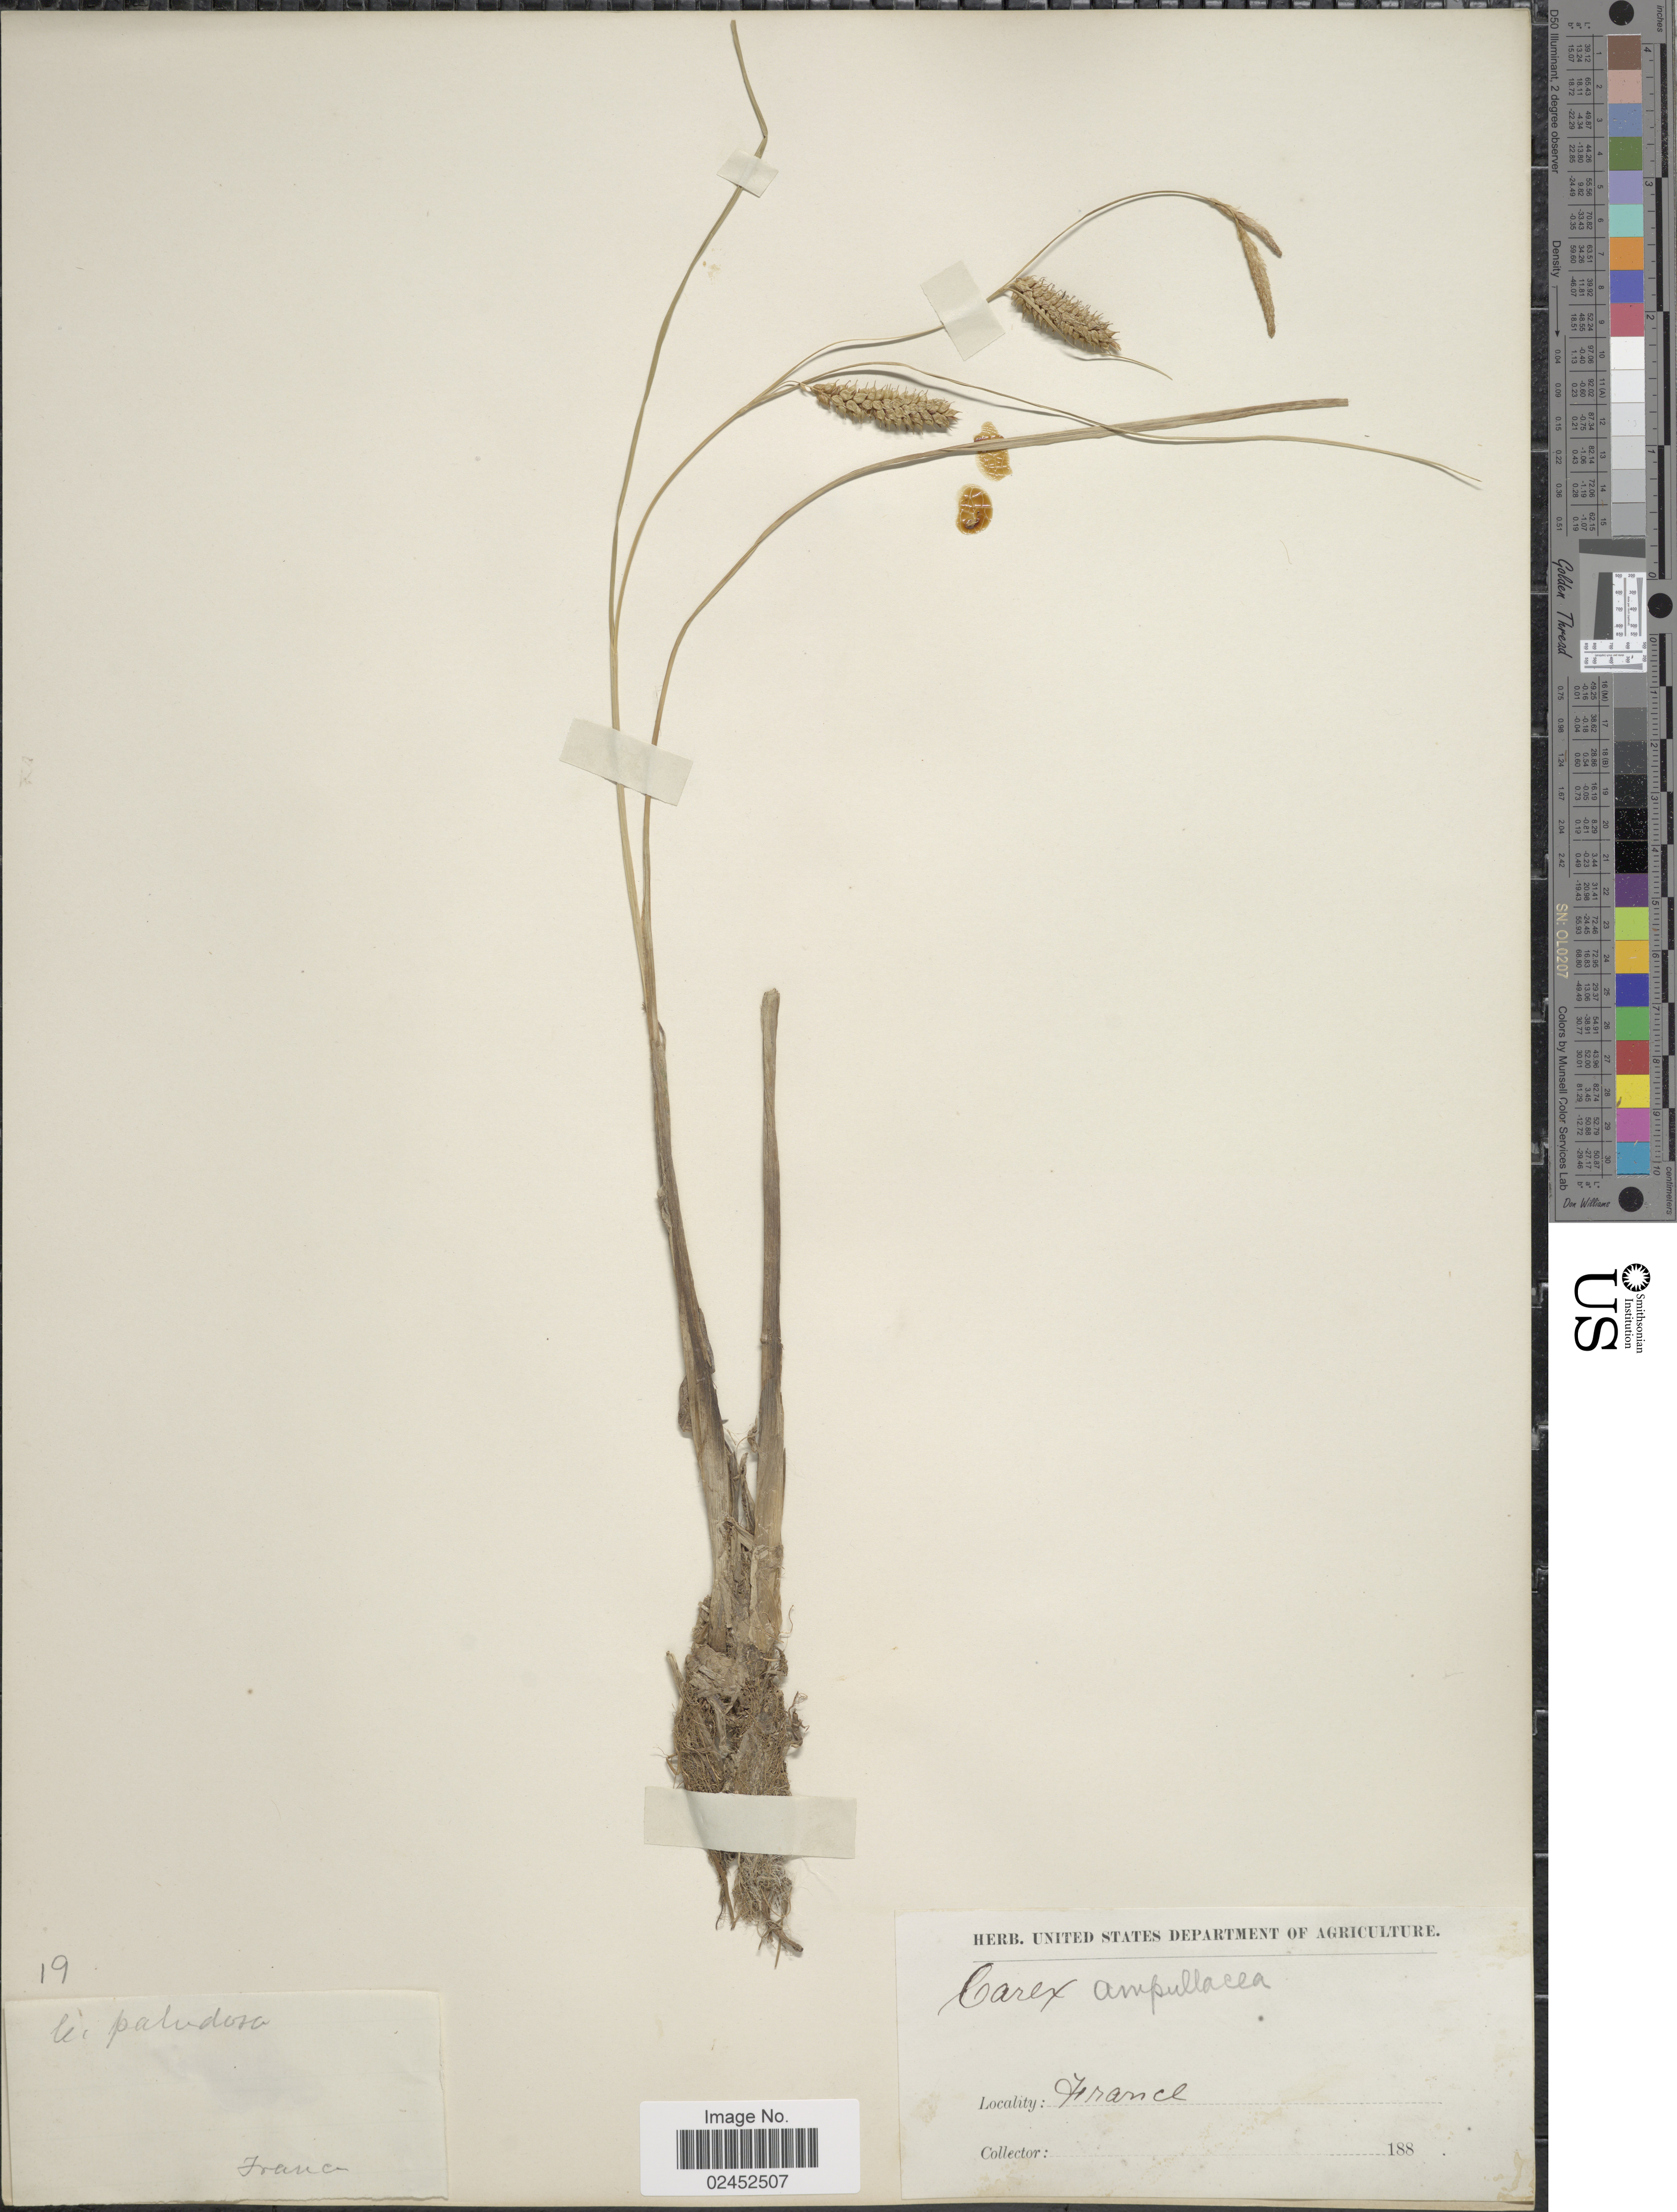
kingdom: Plantae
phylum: Tracheophyta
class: Liliopsida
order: Poales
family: Cyperaceae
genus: Carex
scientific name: Carex rostrata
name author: Stokes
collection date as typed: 188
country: France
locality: Lei paludosa. [interpreted]